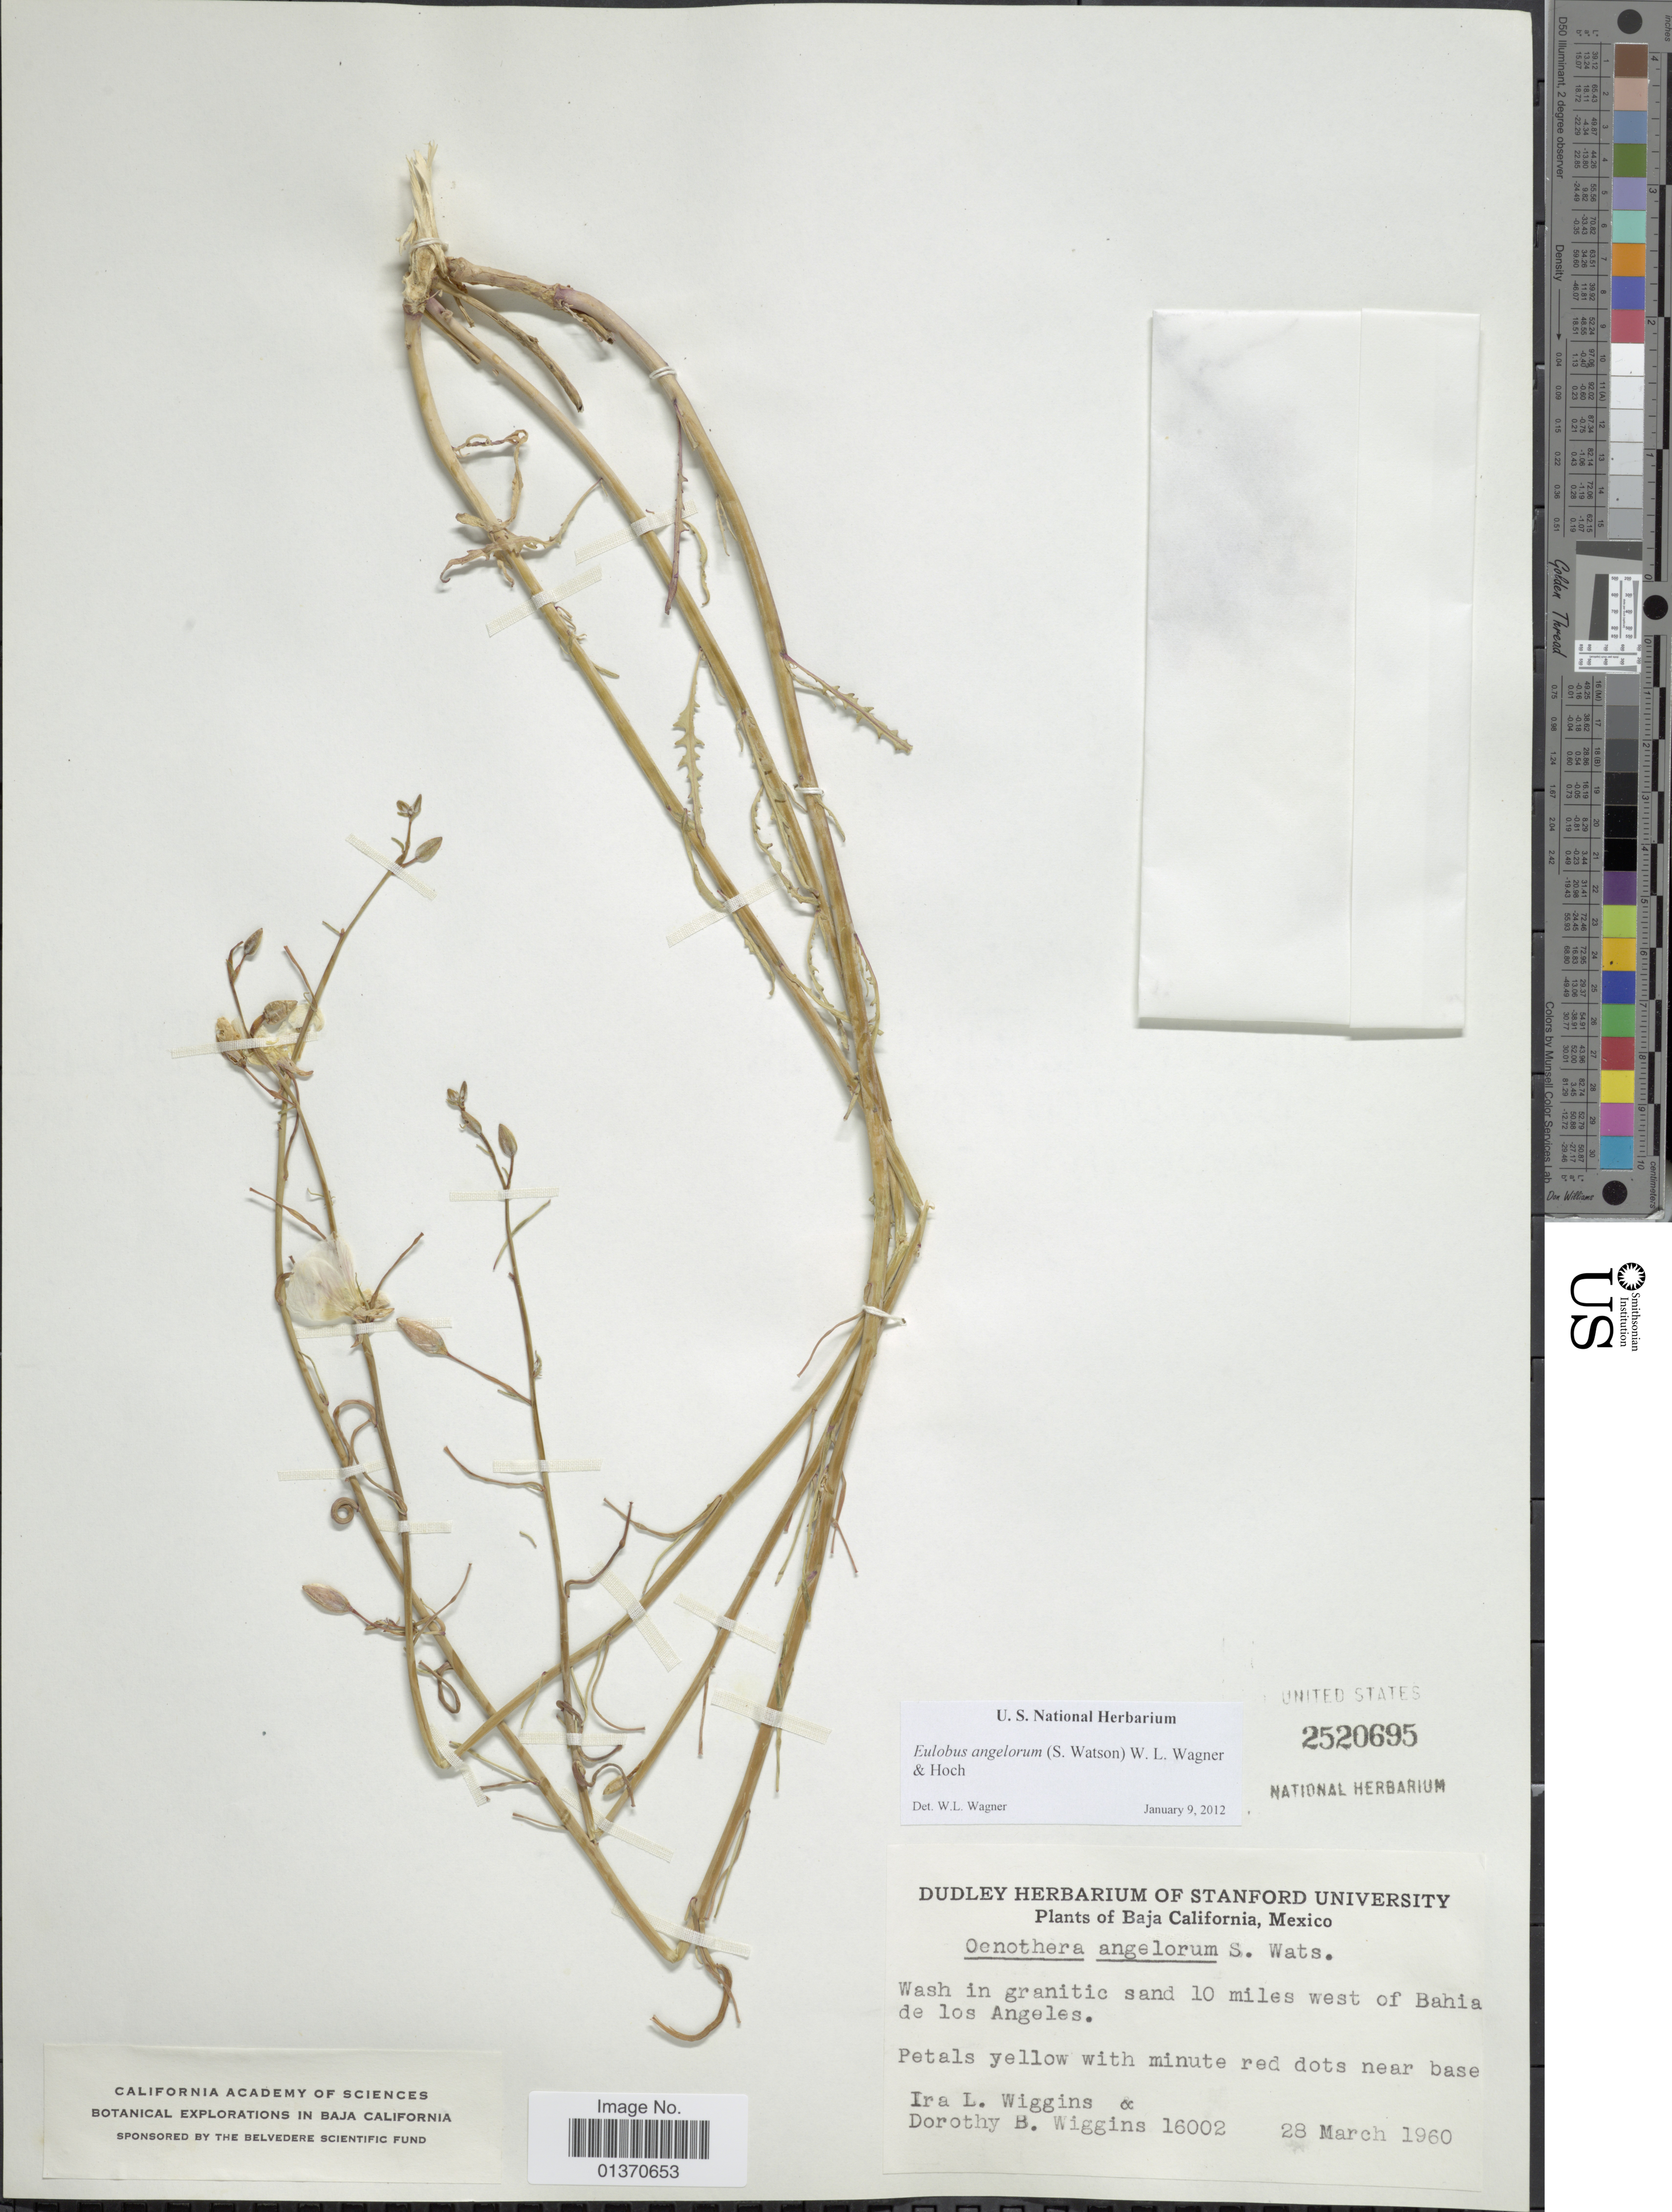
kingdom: Plantae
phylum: Tracheophyta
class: Magnoliopsida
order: Myrtales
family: Onagraceae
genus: Eulobus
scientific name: Eulobus angelorum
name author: (S. Watson) W.L. Wagner & Hoch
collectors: I. L. Wiggins & D. B. Wiggins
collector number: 16002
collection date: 1960-03-28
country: Mexico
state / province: Baja California Norte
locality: Wash in granitic sand 10 miles west of Bahia de los Angeles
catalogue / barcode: US 2520695